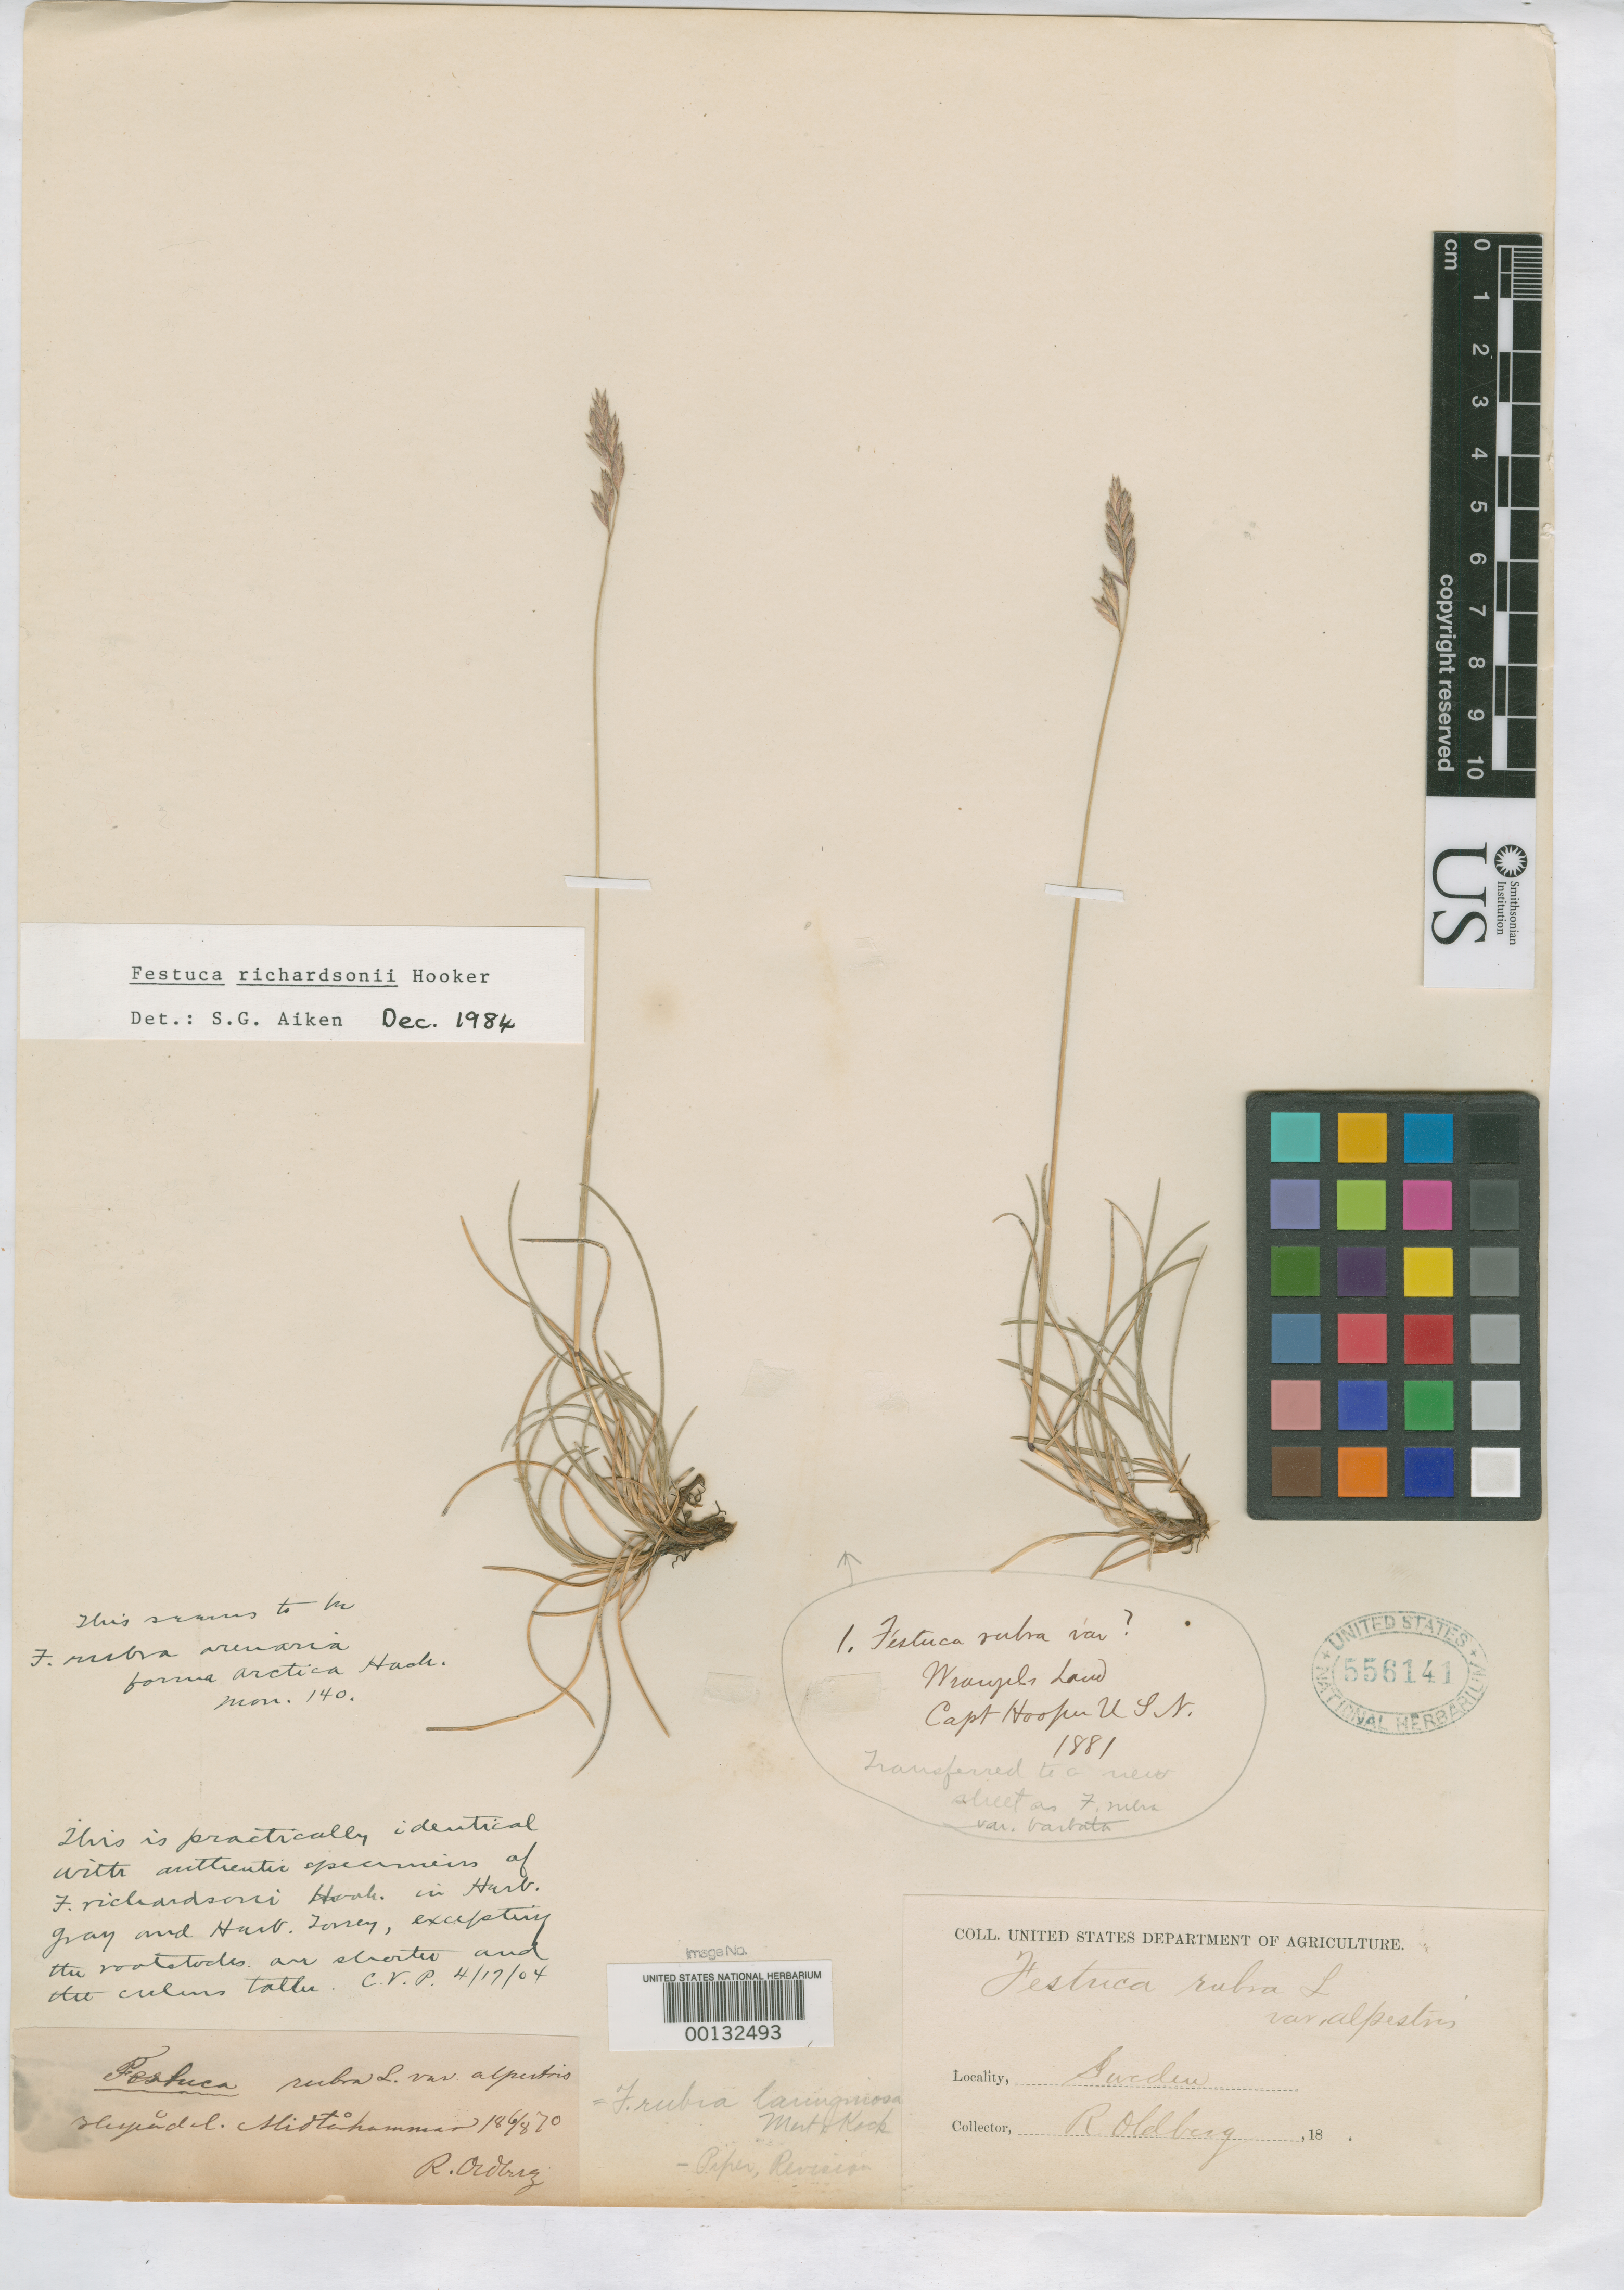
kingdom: Plantae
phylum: Tracheophyta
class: Liliopsida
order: Poales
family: Poaceae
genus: Festuca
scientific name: Festuca rubra var. alpestris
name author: Hartm.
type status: Type Collection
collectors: R. Oldberg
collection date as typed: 1870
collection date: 1870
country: Sweden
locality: Lapland, Dalarne and Osmundsberget.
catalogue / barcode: US 556141